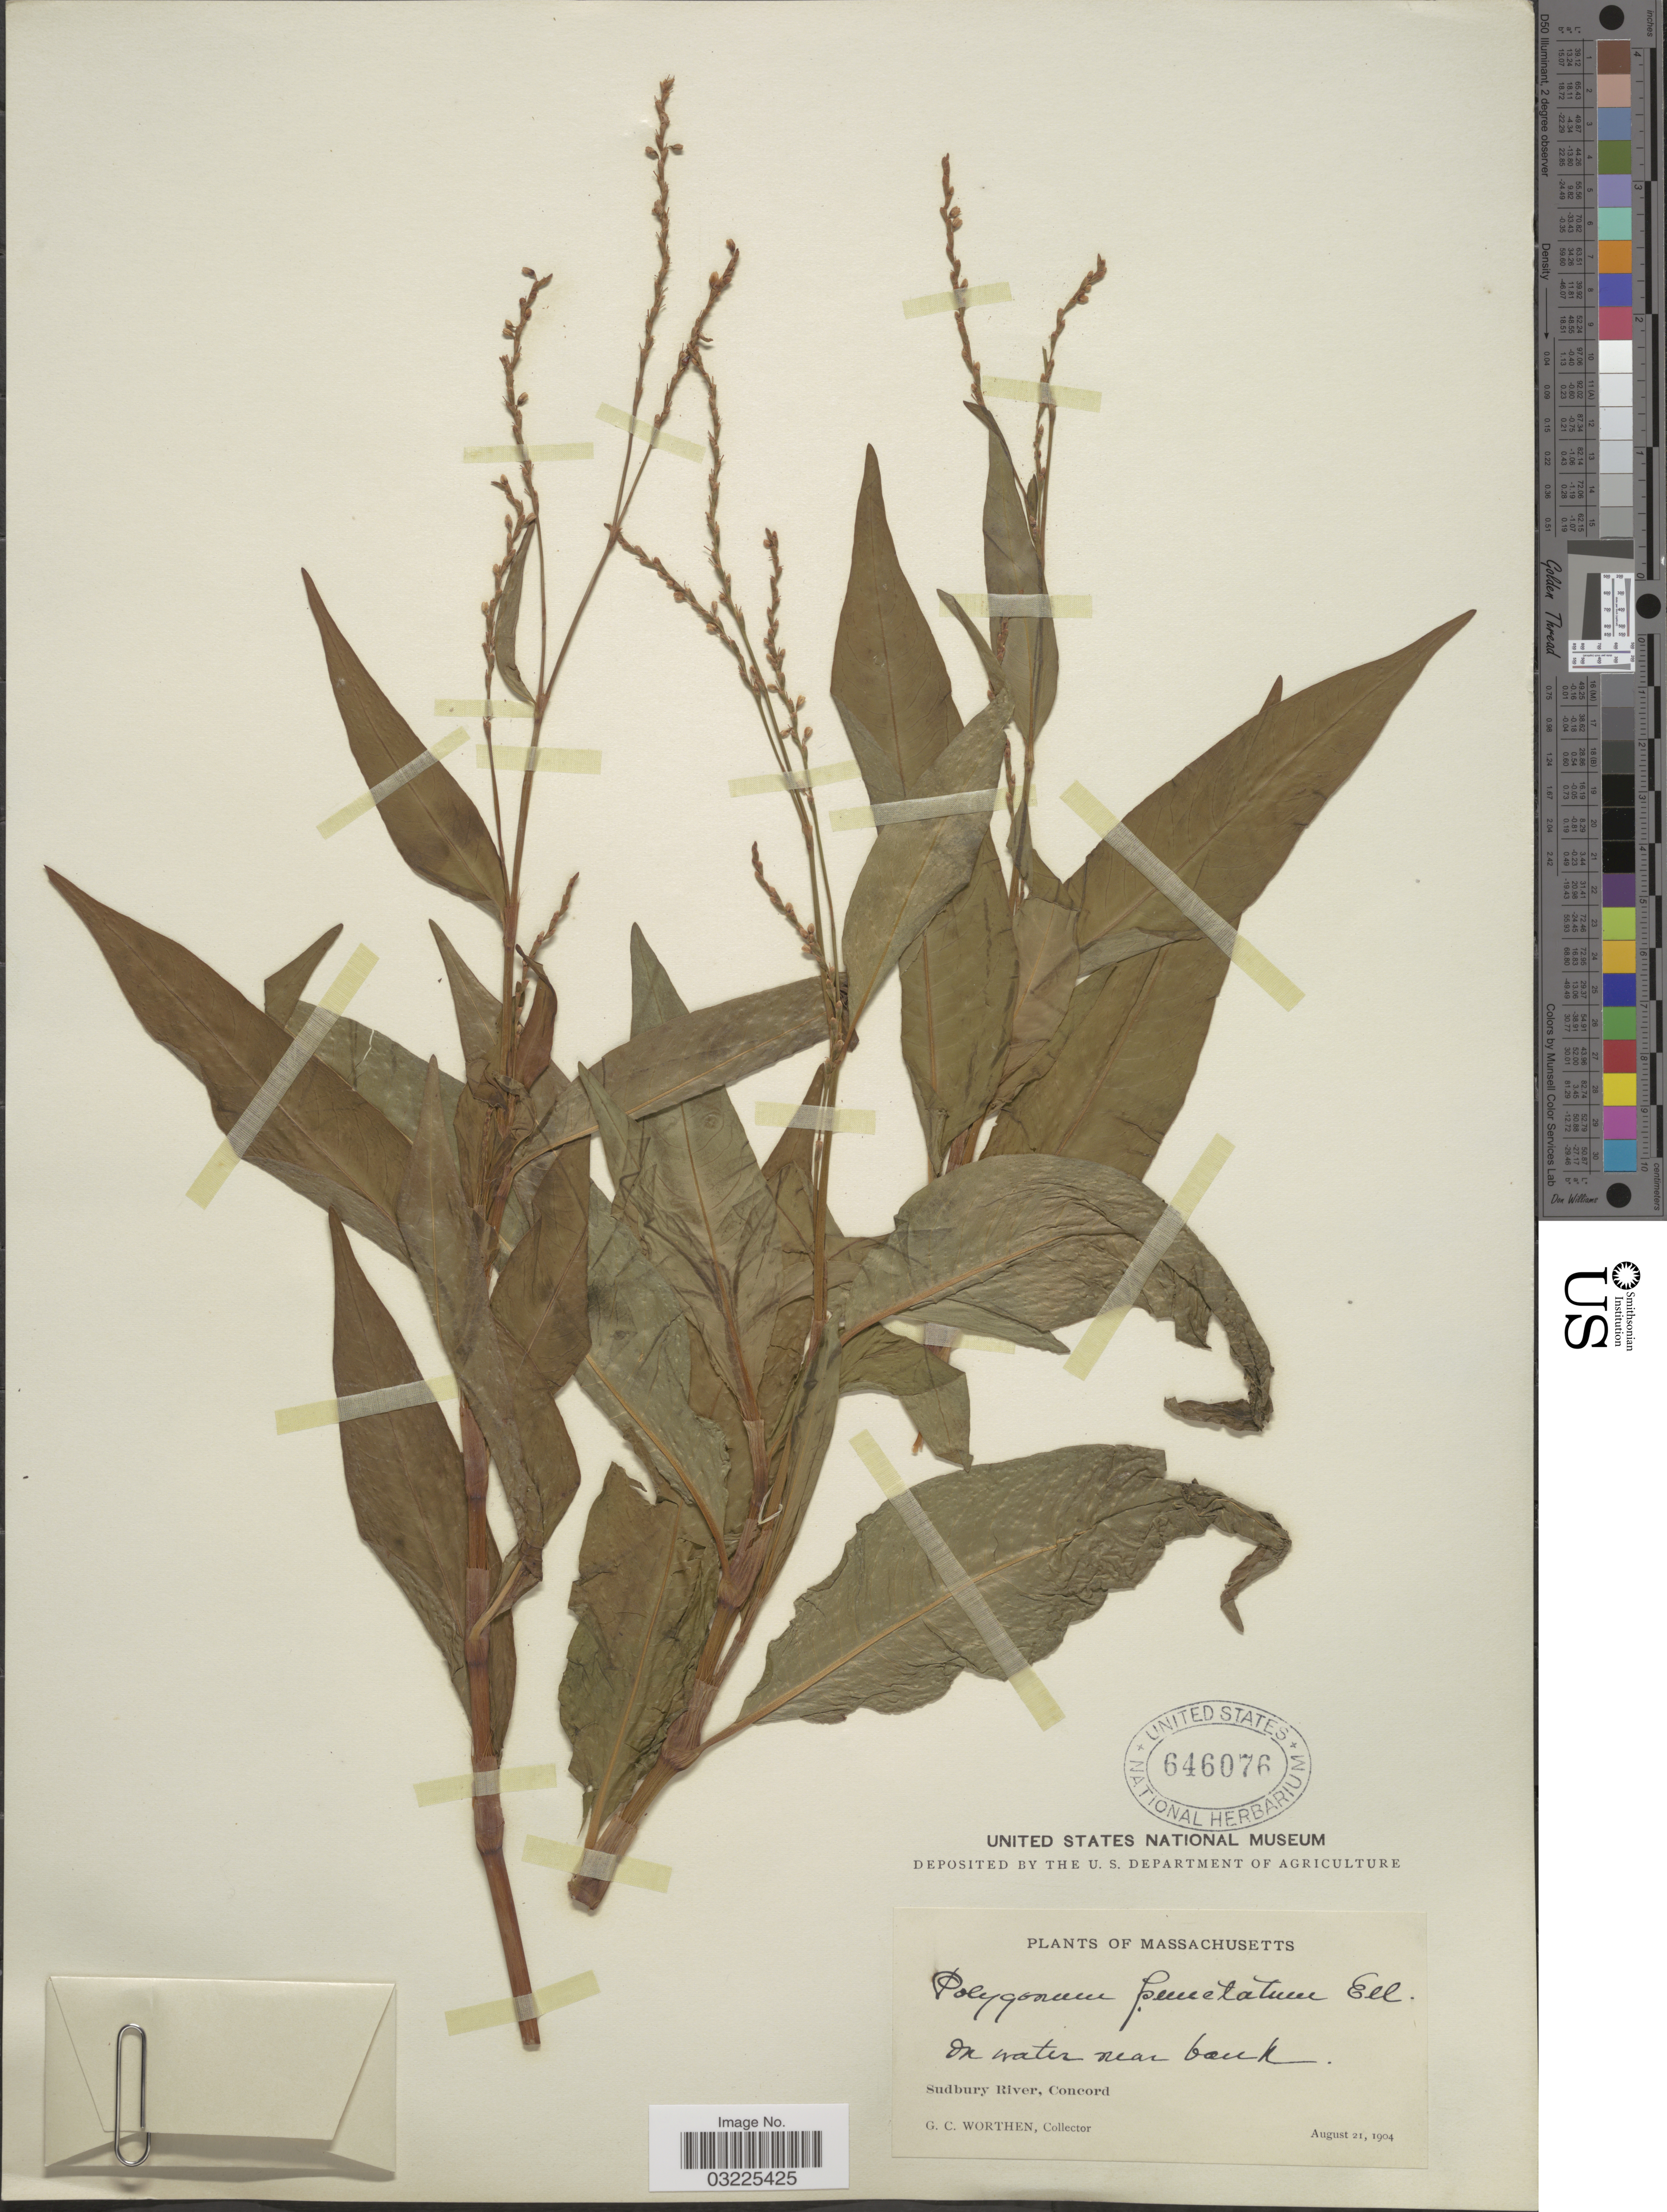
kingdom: Plantae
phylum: Tracheophyta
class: Magnoliopsida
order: Caryophyllales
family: Polygonaceae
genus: Persicaria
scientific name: Persicaria robustior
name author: (Small) E.P. Bicknell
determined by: Atha, D. E.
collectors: G. Worthen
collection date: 1904-08-21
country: United States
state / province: Massachusetts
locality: On water near bank. Sudbury River, Concord.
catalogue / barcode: US 646076